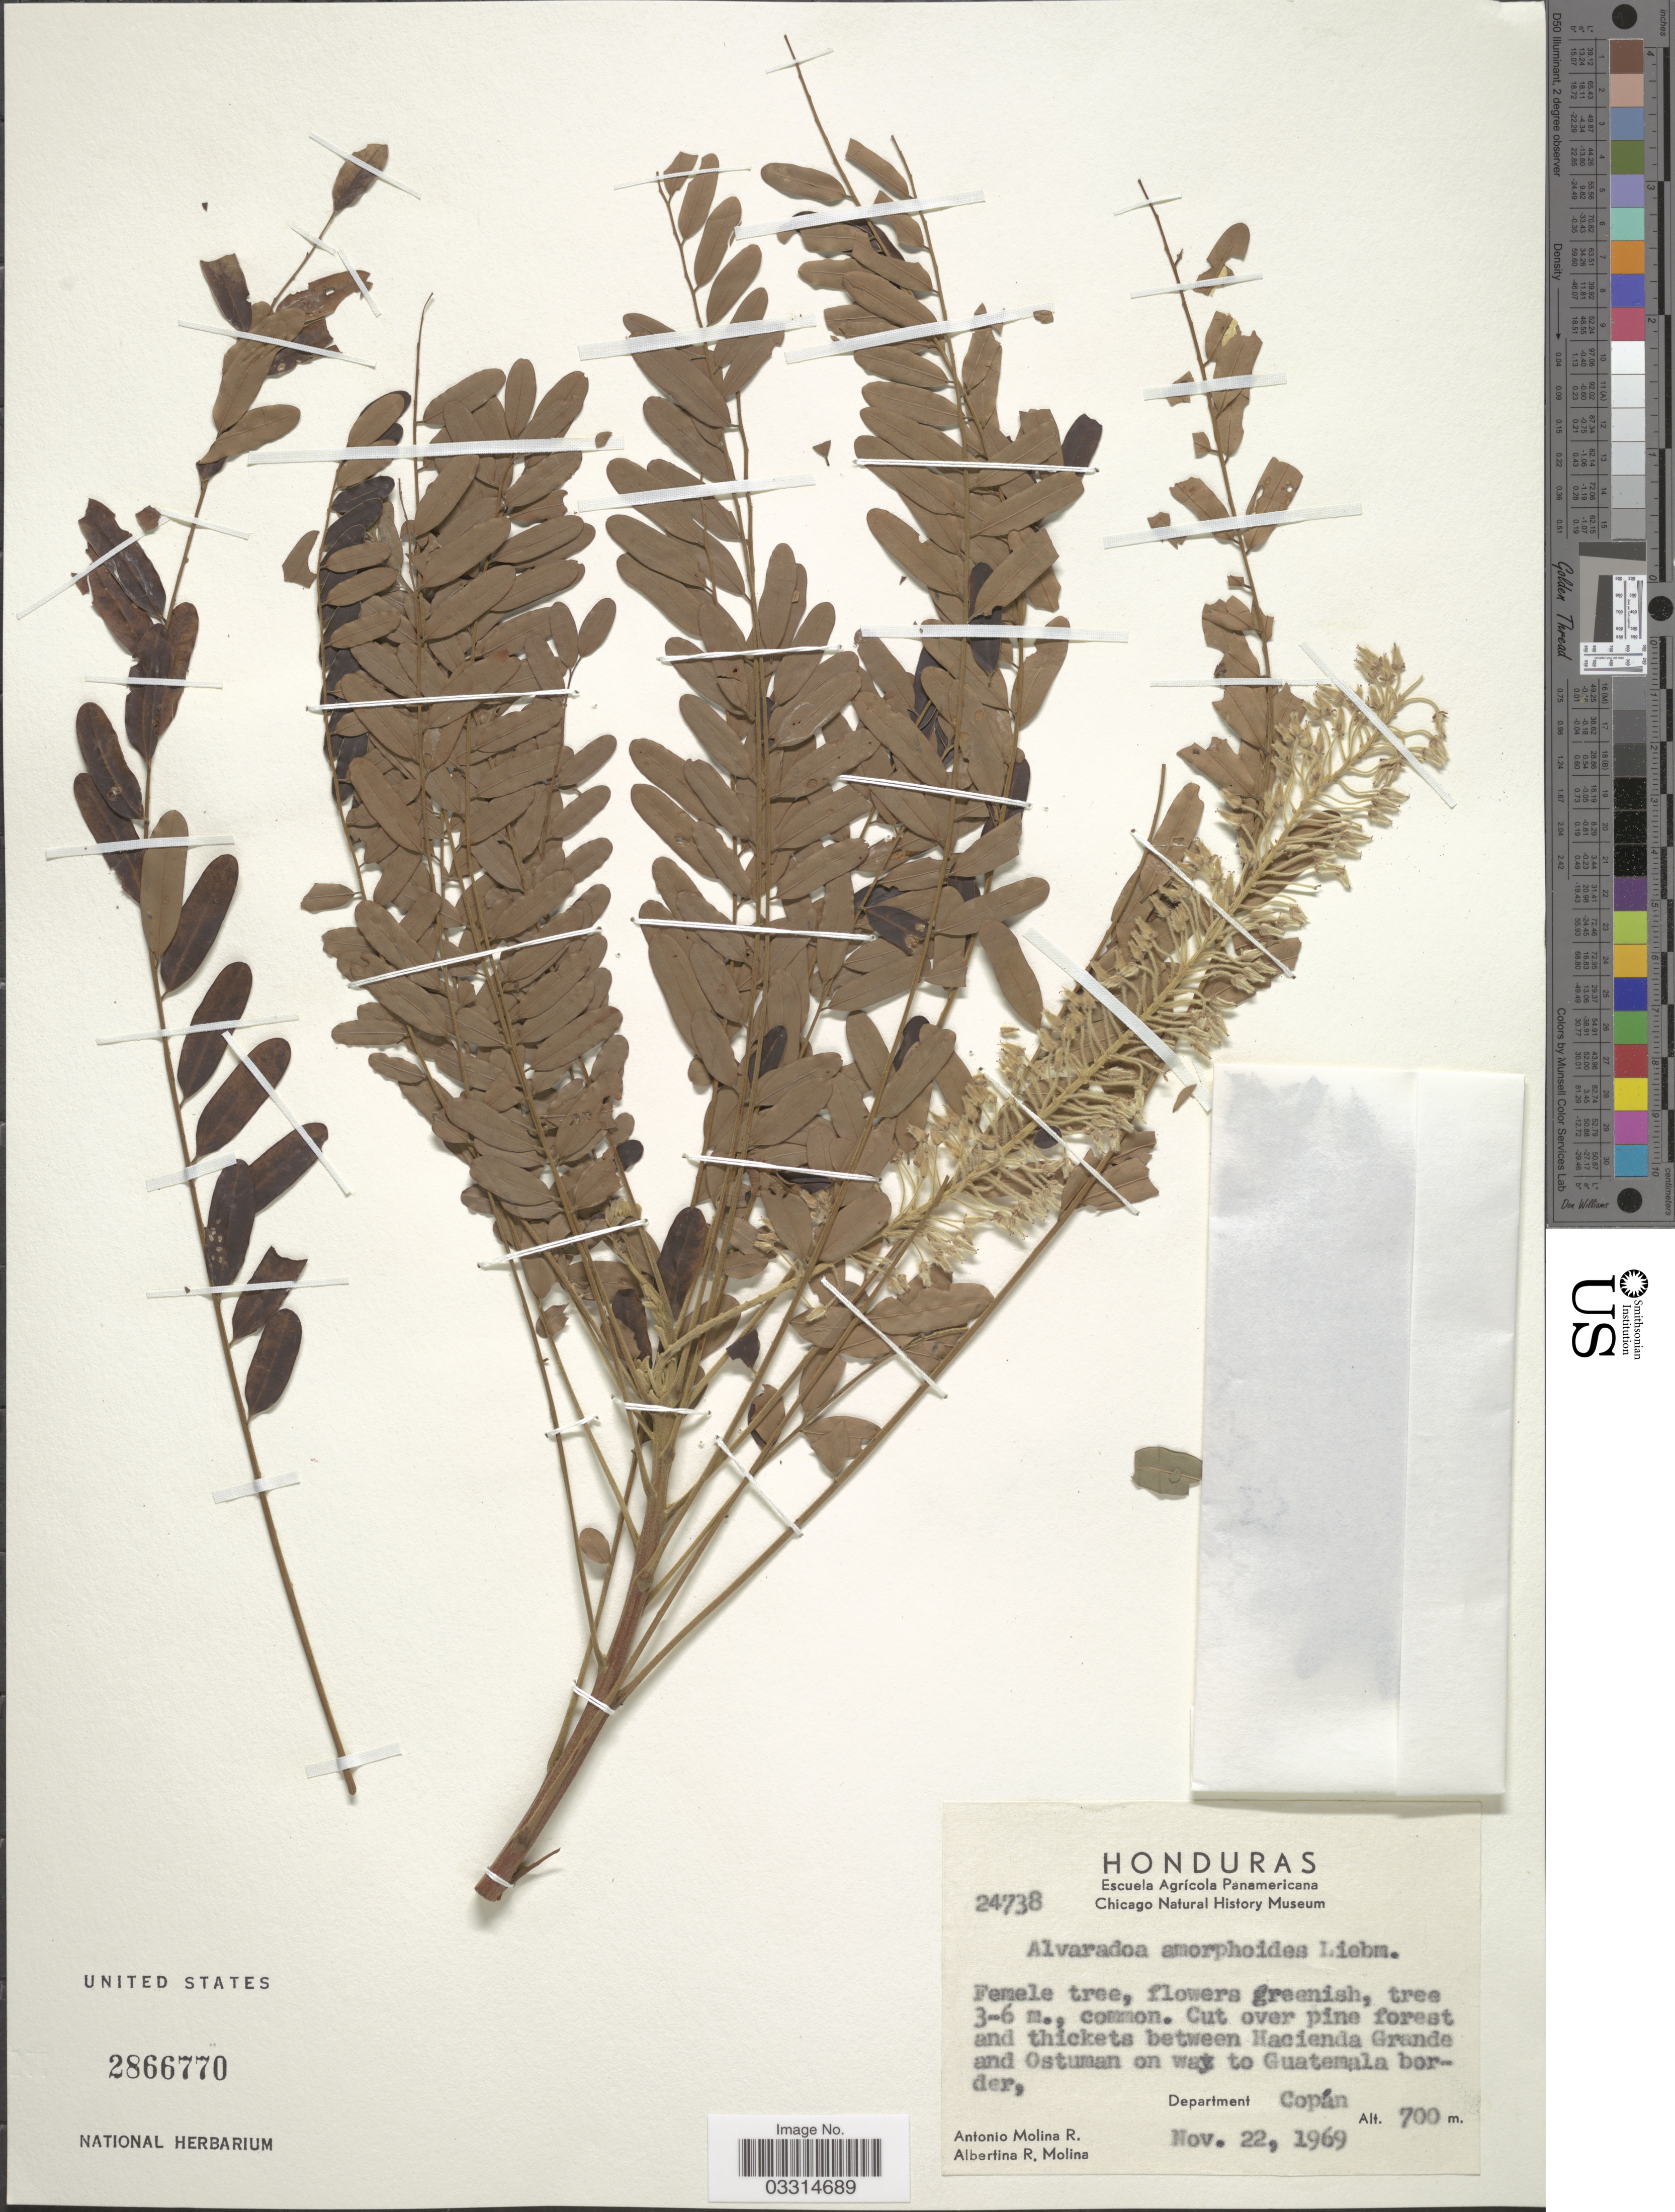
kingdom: Plantae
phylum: Tracheophyta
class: Magnoliopsida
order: Picramniales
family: Picramniaceae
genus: Alvaradoa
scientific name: Alvaradoa amorphoides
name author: Liebm.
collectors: A. Molina R. & A. R. Molina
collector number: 24738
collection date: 1969-11-22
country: Honduras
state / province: Copán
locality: Cut over pine forest and thickets between Hacienda Grande and Ostuman on way to Guatemala border, Department Copán.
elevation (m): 700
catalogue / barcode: US 2866770